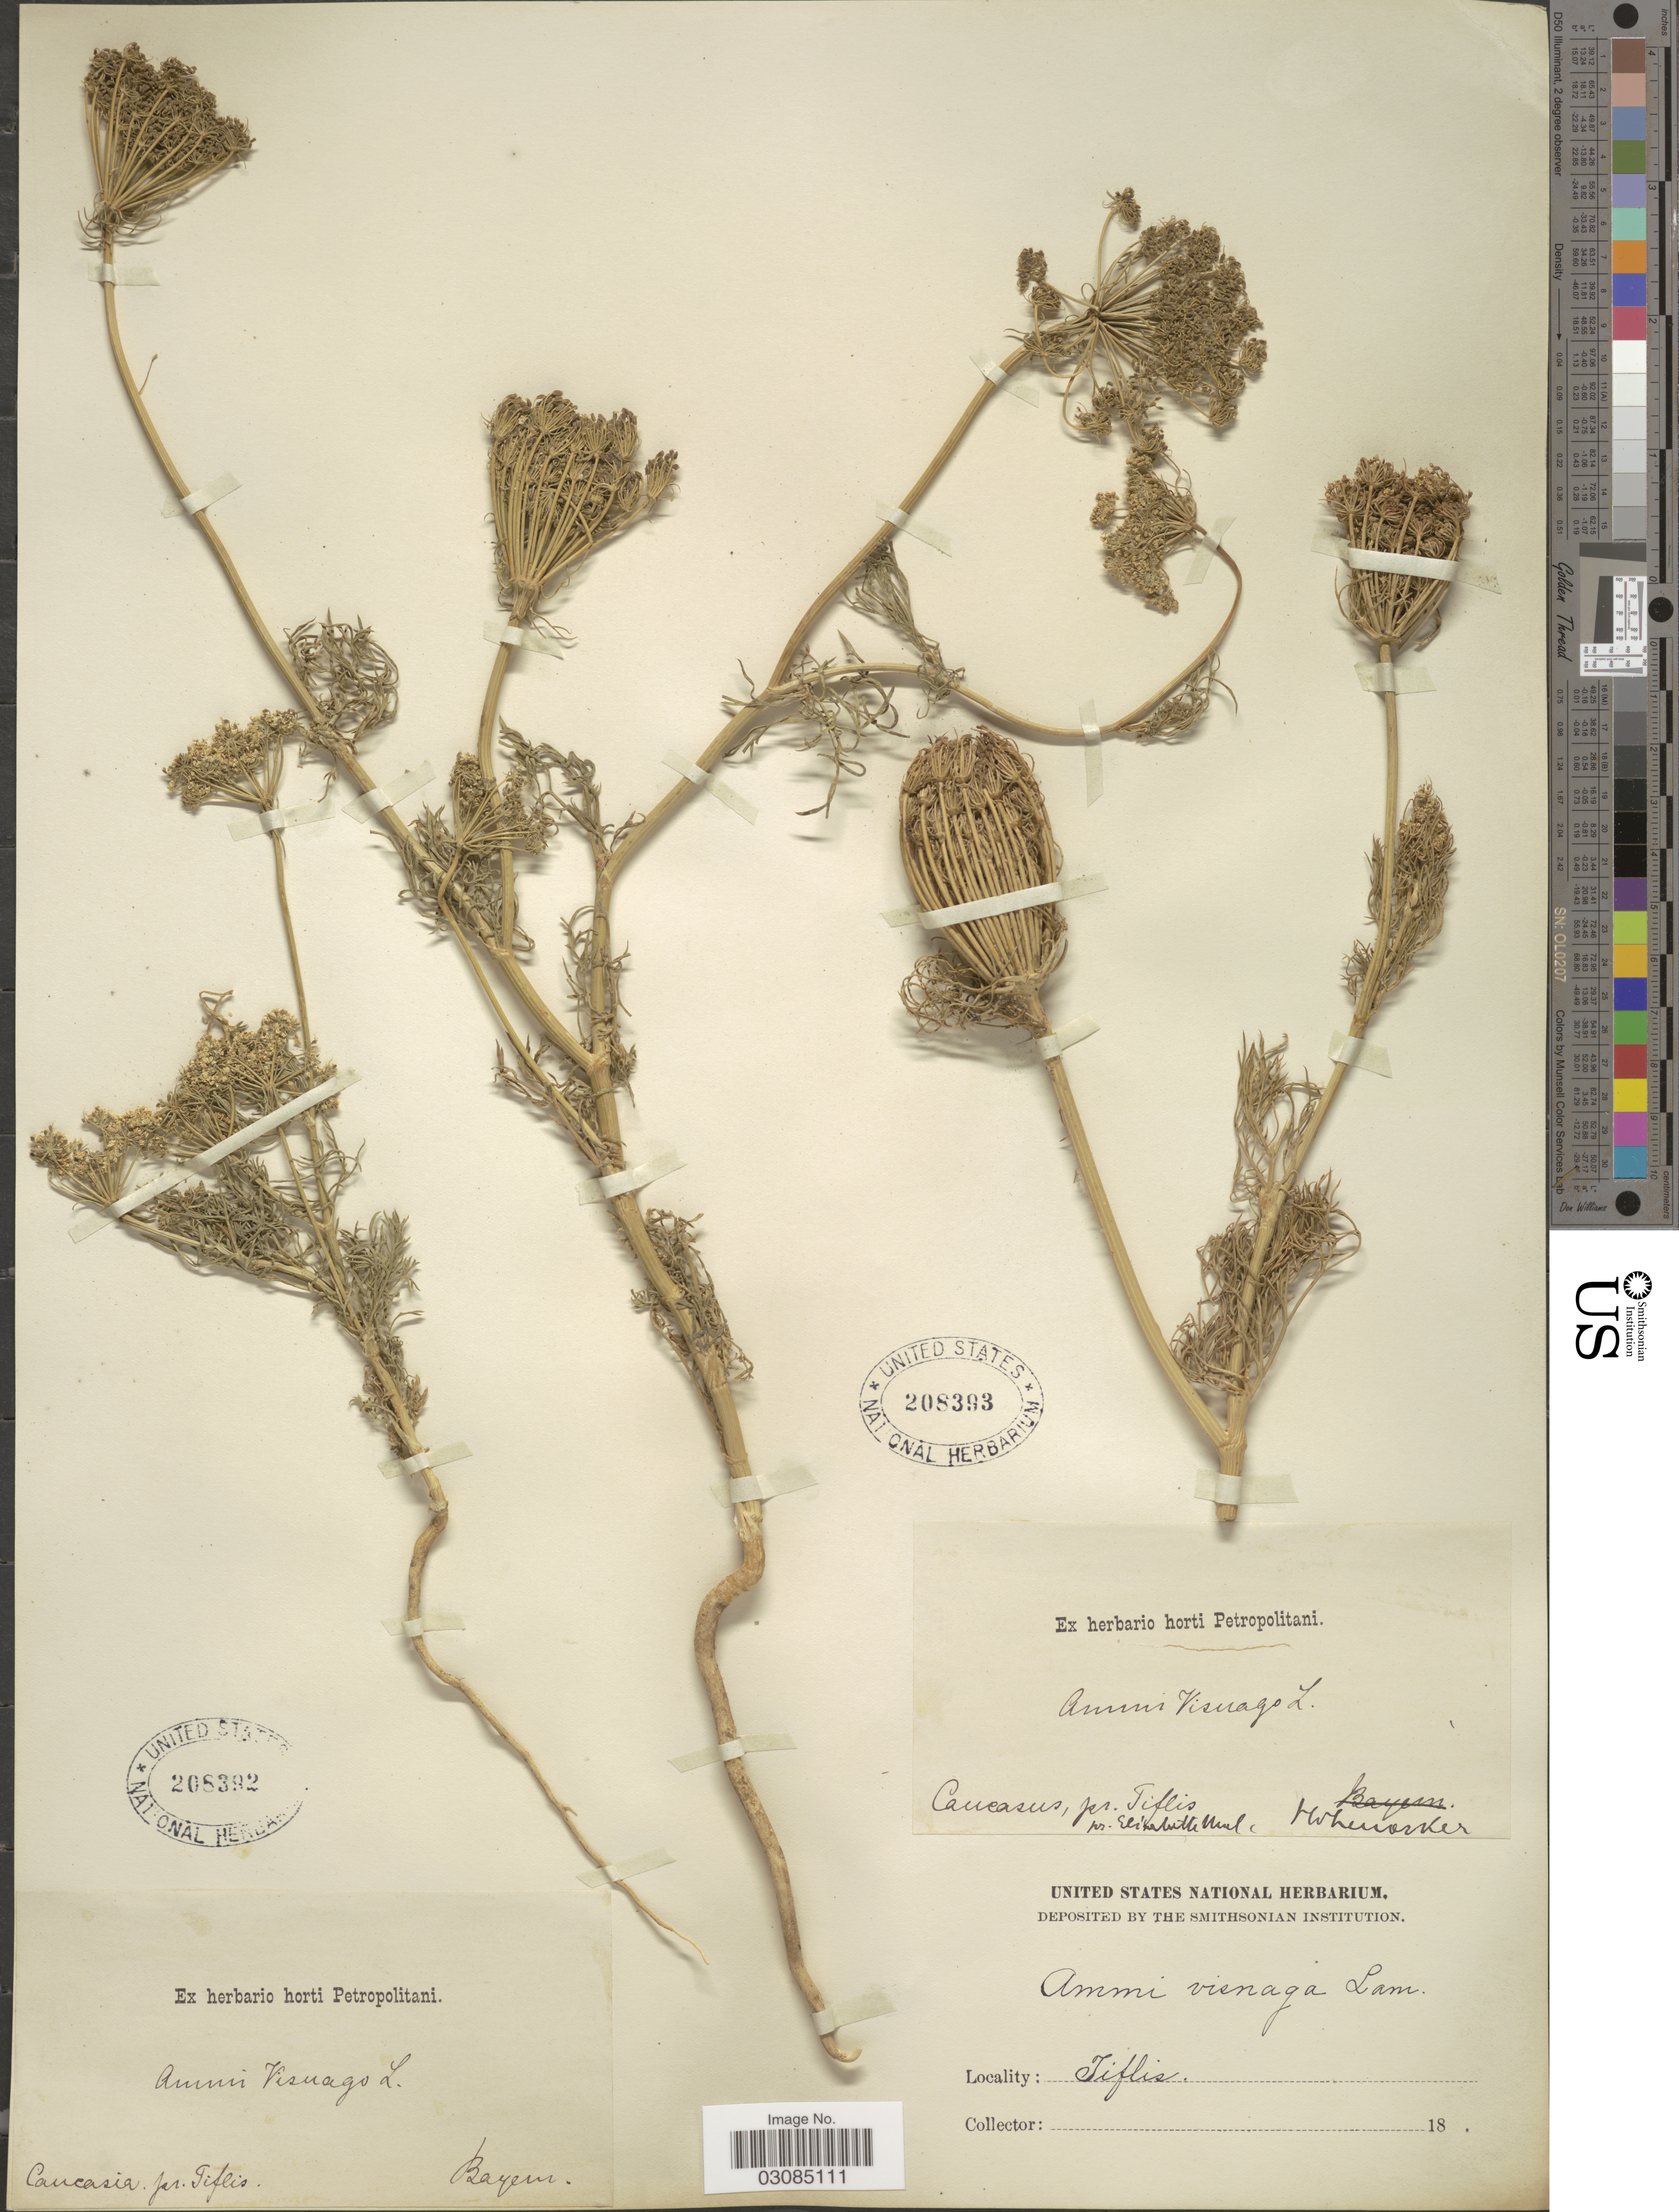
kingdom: Plantae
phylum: Tracheophyta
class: Magnoliopsida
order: Apiales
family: Apiaceae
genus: Ammi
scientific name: Ammi visnaga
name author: (L.) Lam.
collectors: Bayem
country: Georgia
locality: Caucasia, pr. Tiflis.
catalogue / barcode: US 208392